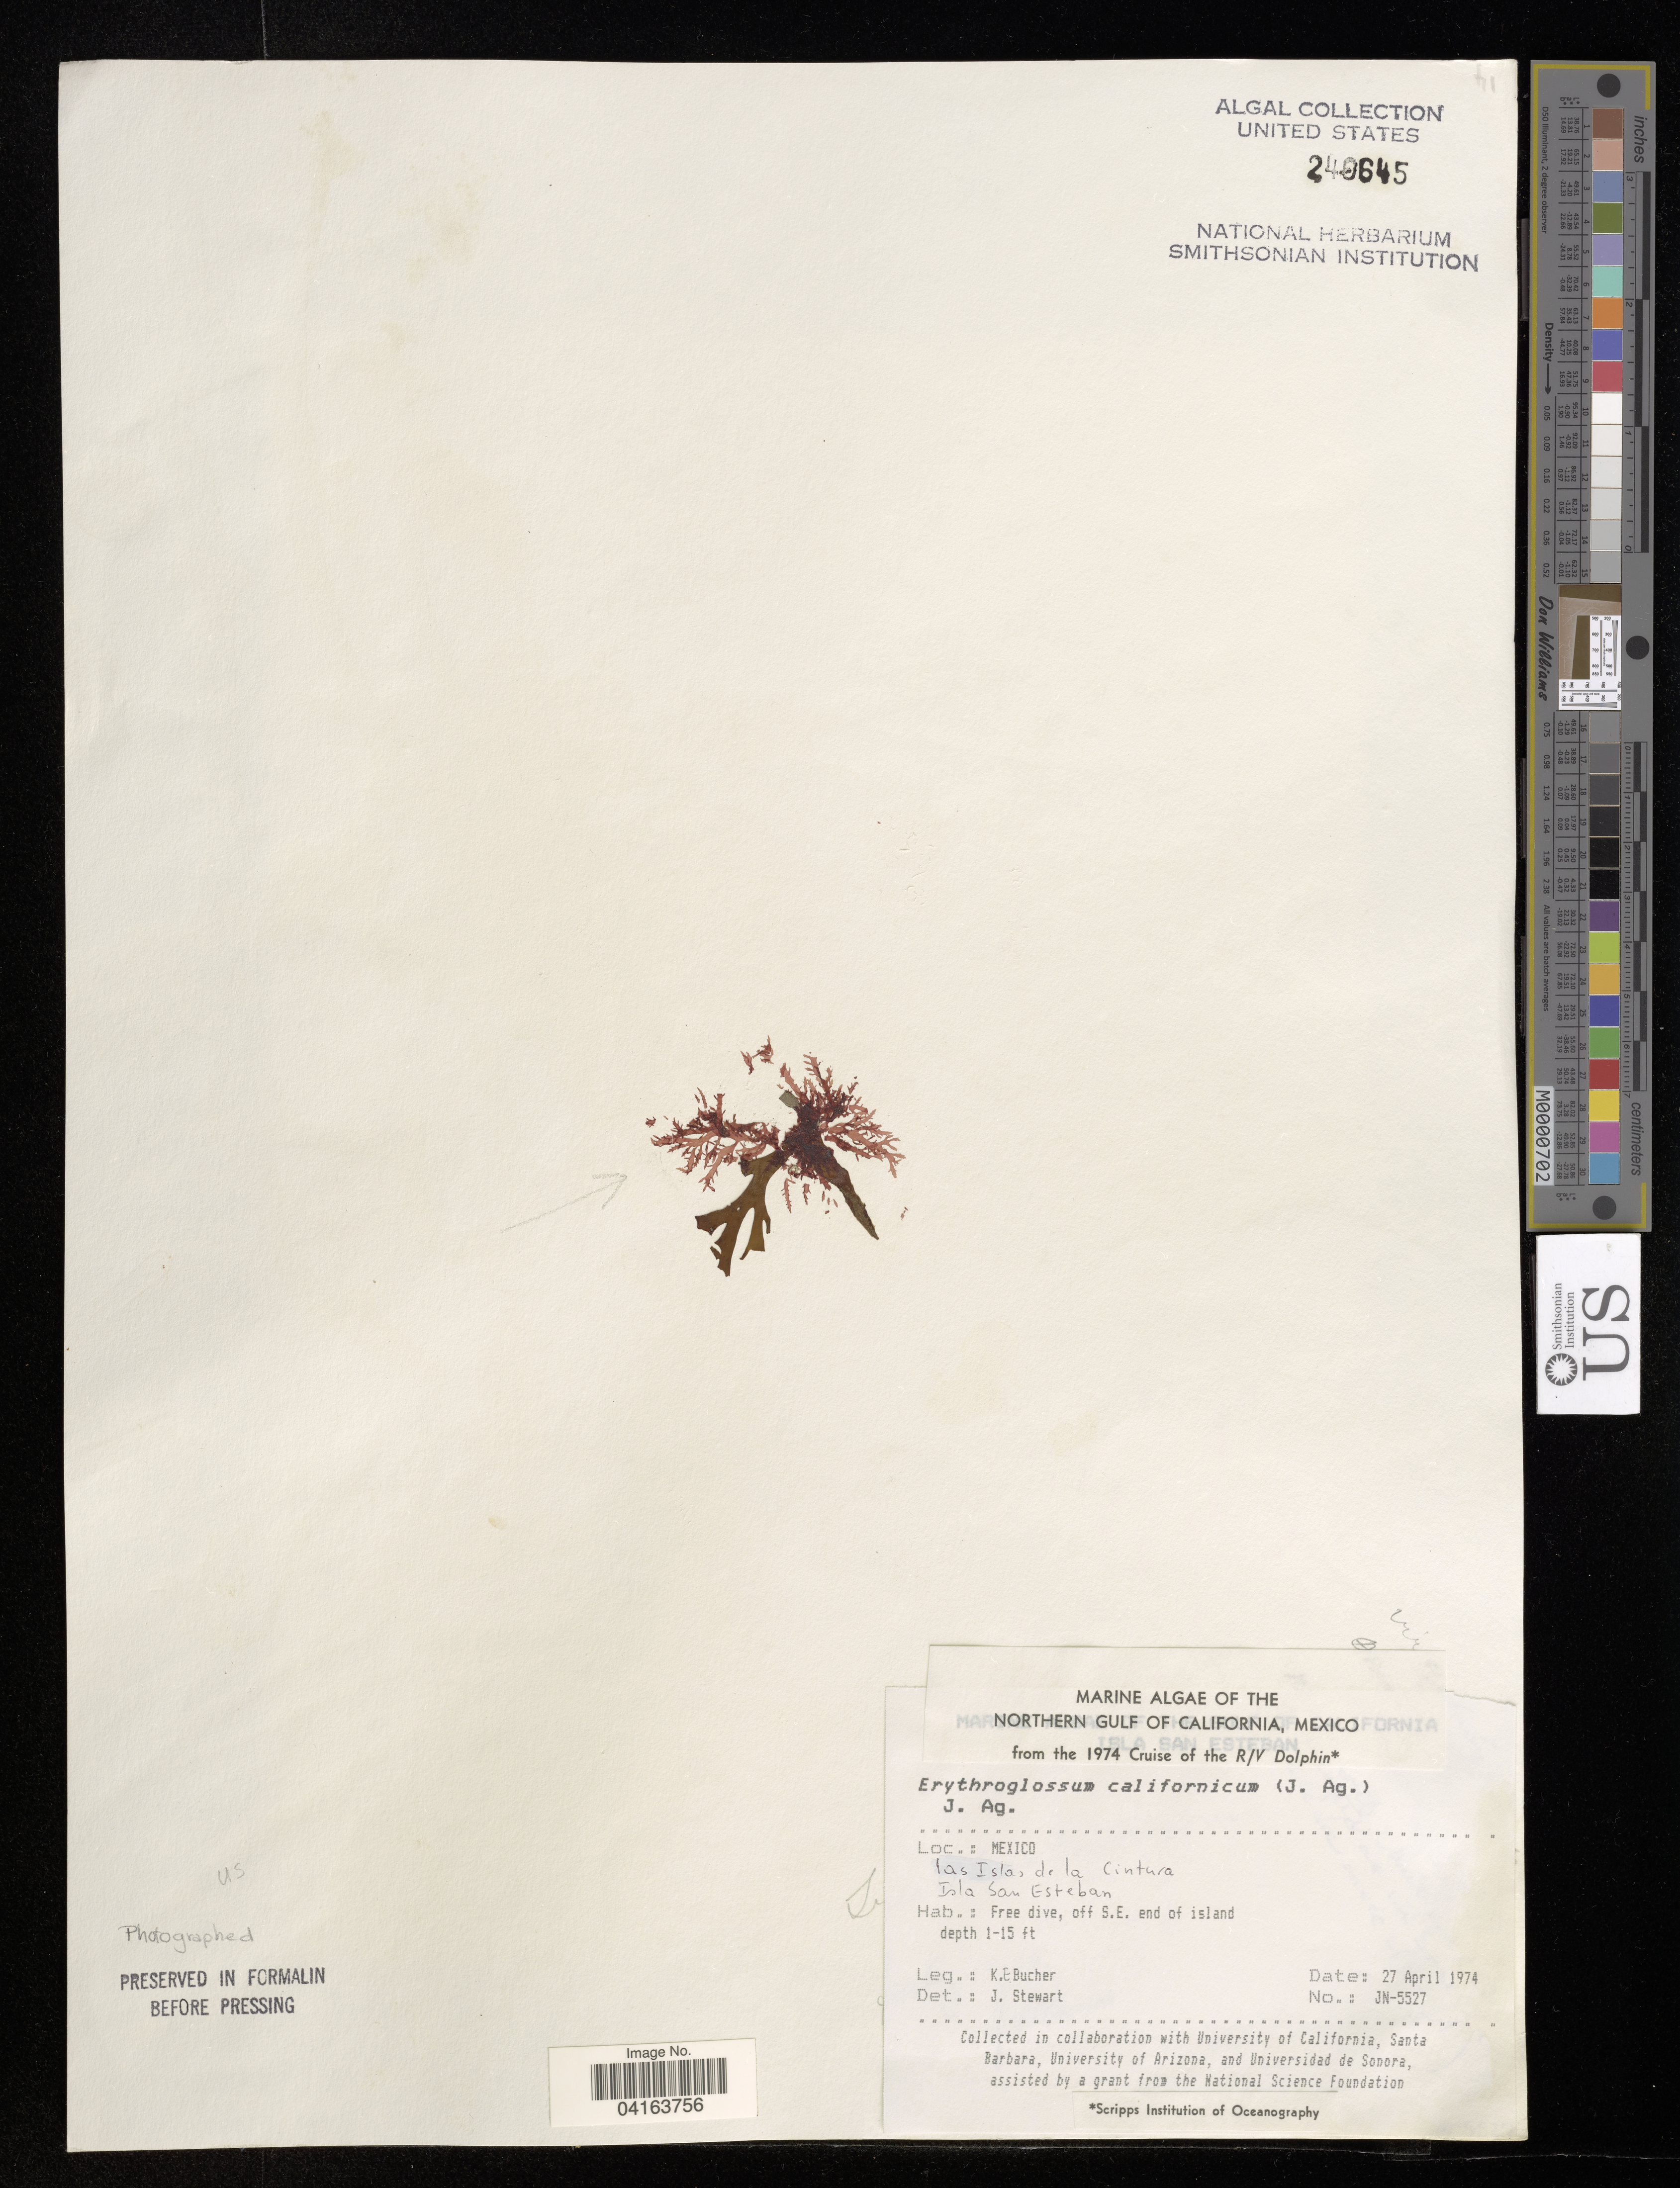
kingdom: Plantae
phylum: Rhodophyta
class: Florideophyceae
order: Ceramiales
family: Delesseriaceae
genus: Erythroglossum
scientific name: Erythroglossum californicum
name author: (J. Agardh) J. Agardh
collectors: K. E. Bucher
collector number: JN-5527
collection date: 1974-04-27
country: Mexico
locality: The Northern Gulf of California. Las Islas de la Cintura. Isla San Esteban.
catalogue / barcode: US 240645